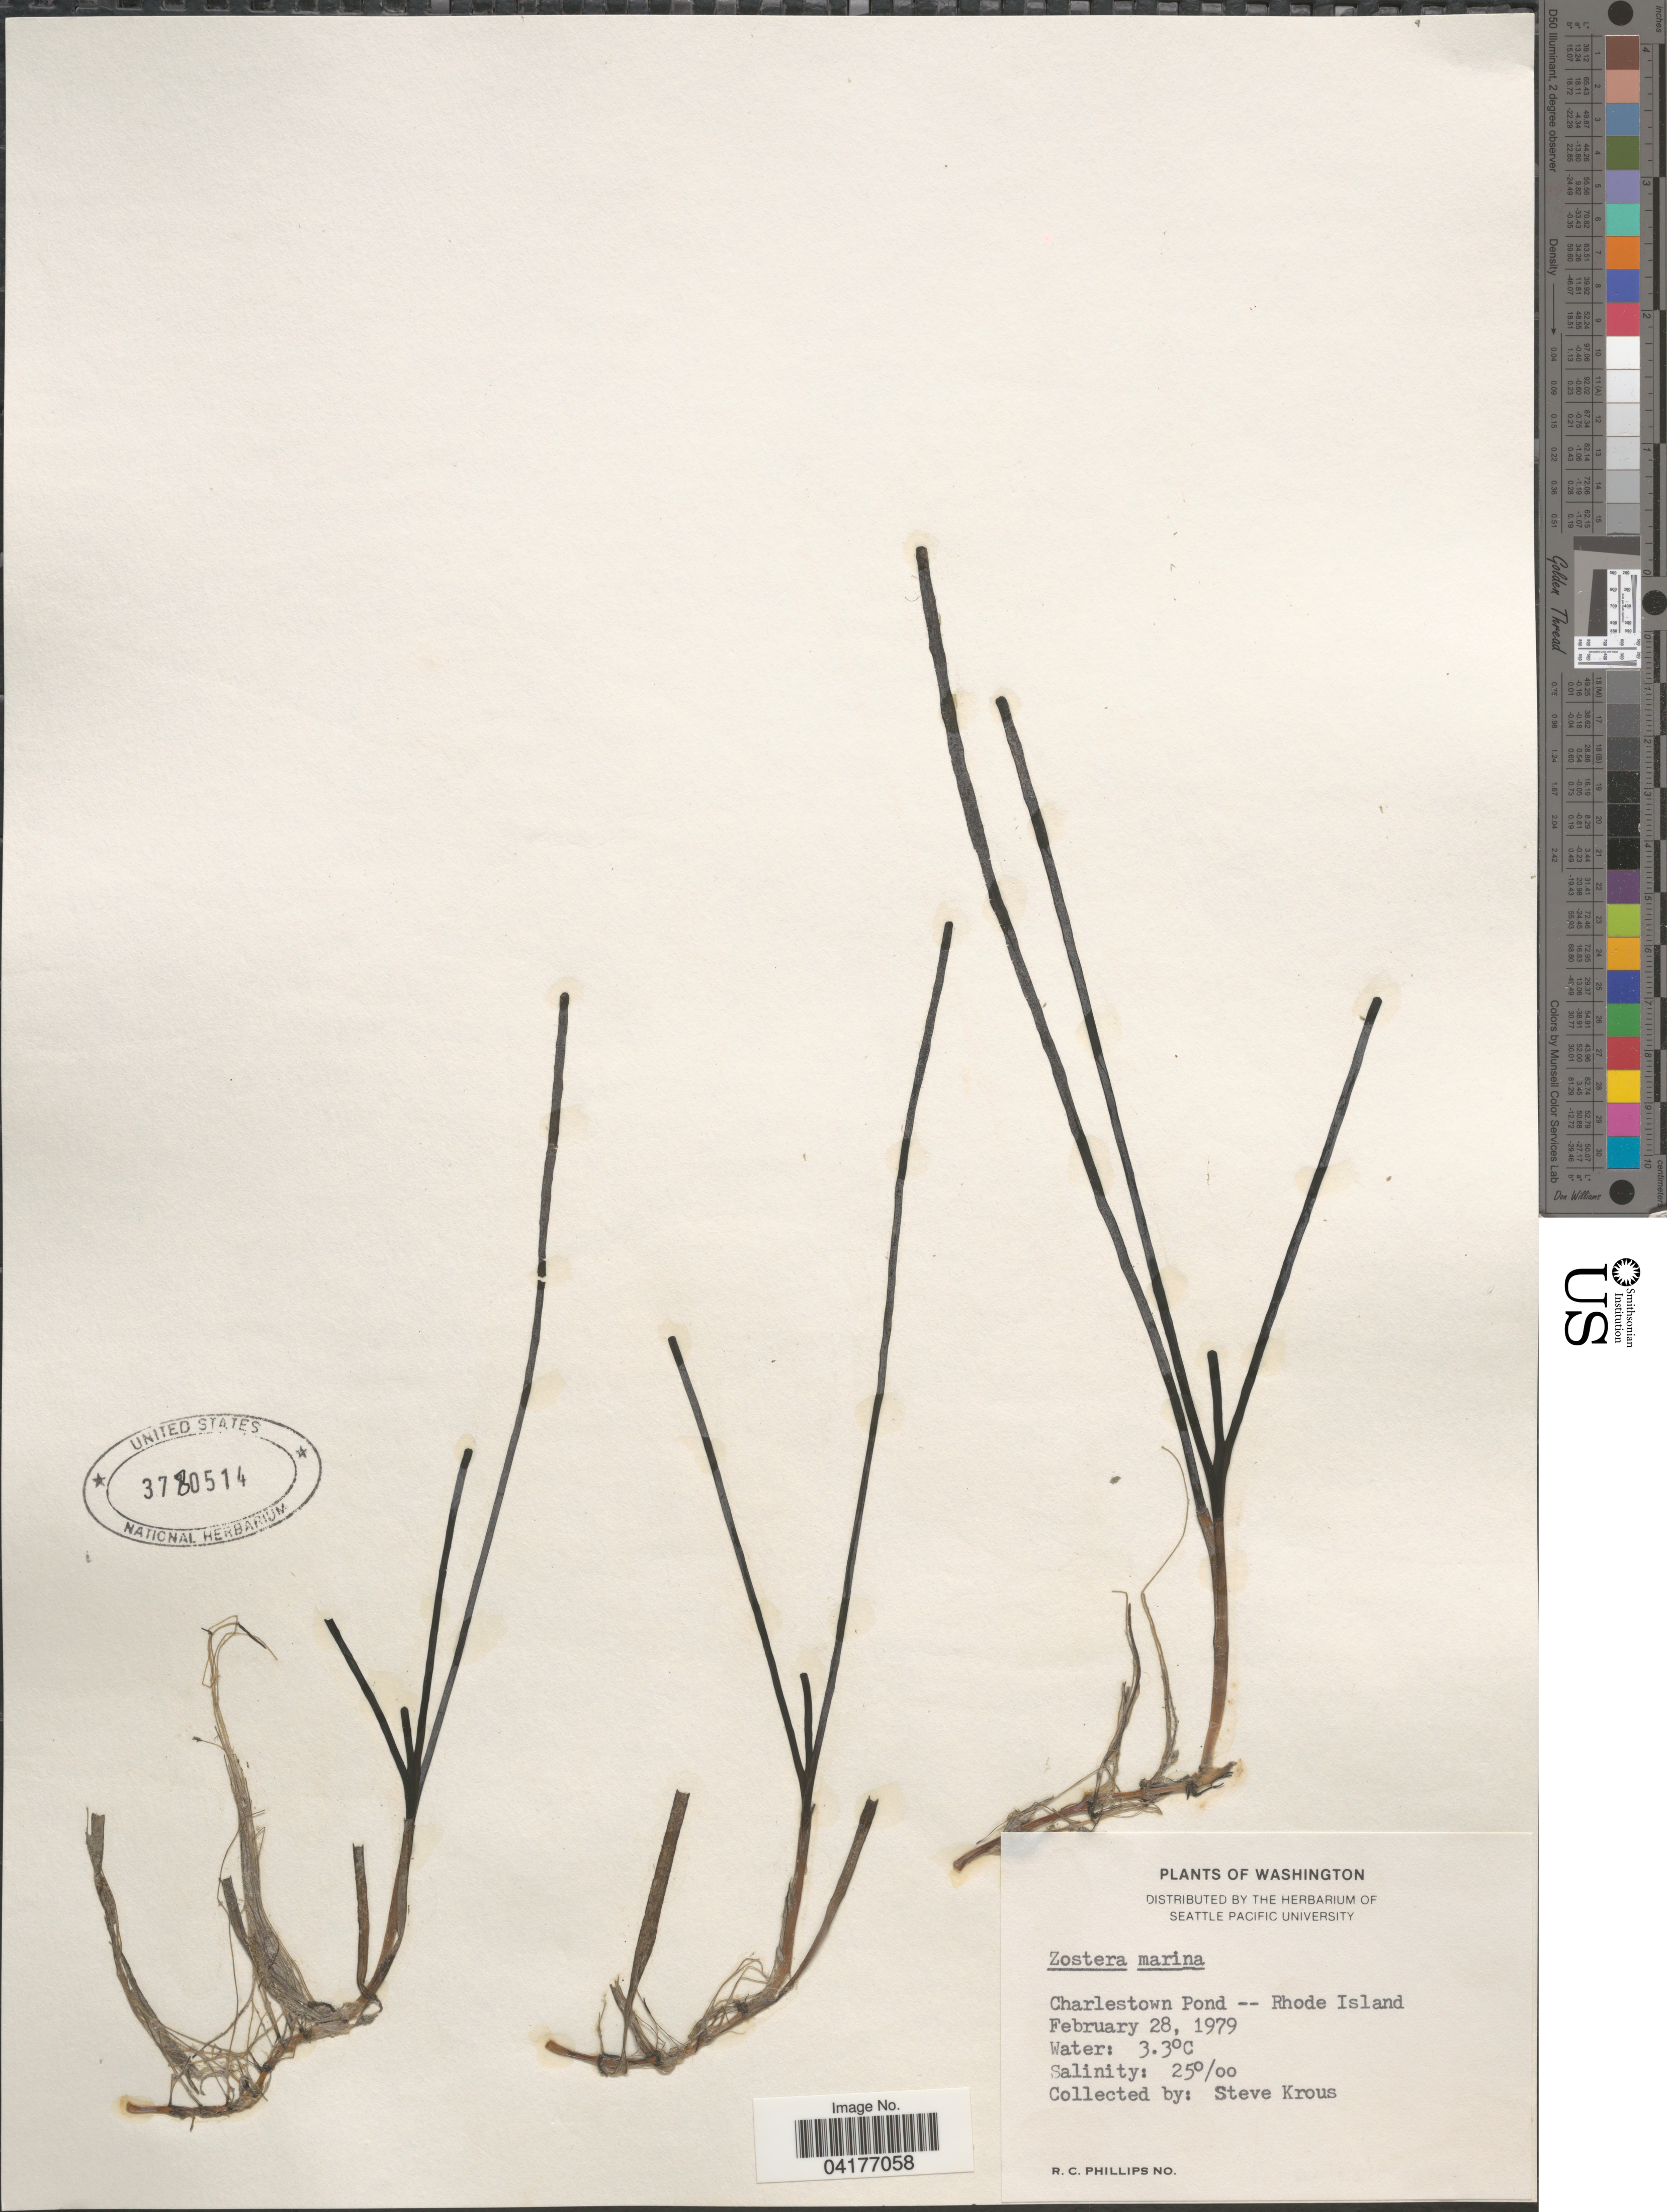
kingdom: Plantae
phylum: Tracheophyta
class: Liliopsida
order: Alismatales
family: Zosteraceae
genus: Zostera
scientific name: Zostera marina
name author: L.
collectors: S. Krous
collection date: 1979-02-28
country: United States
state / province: Rhode Island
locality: Charlestown Pond.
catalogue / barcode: US 3780514